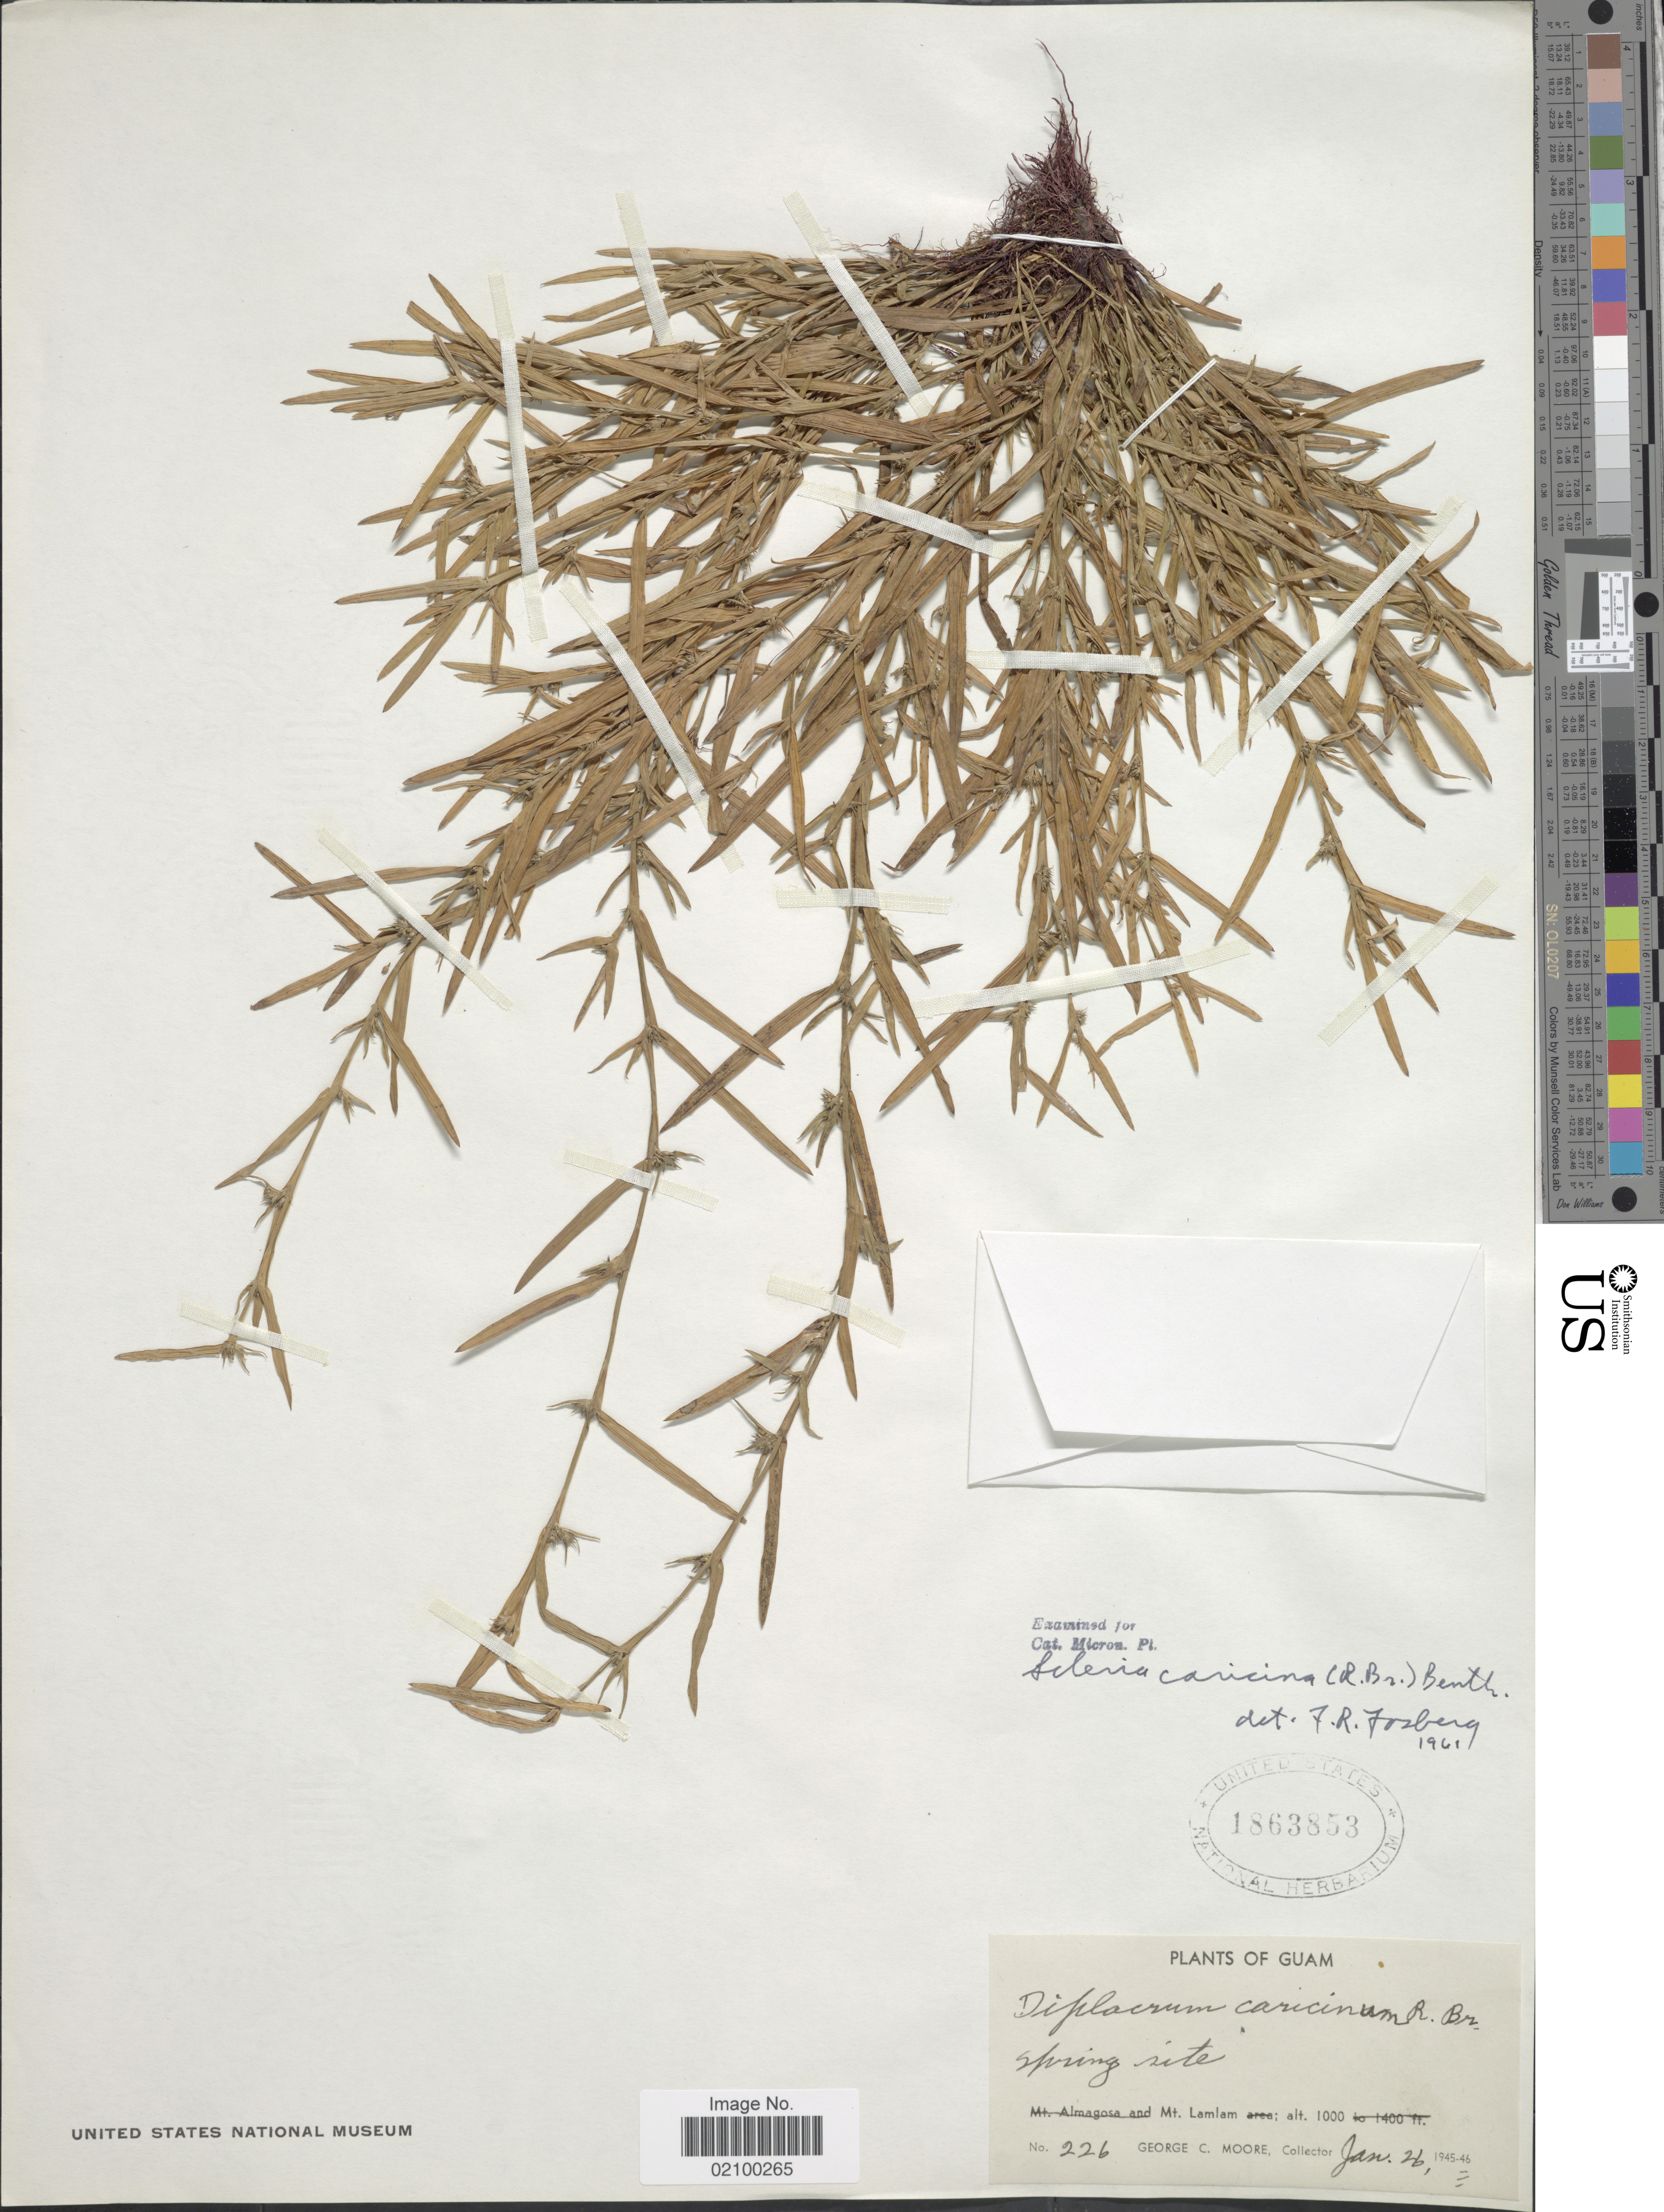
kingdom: Plantae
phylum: Tracheophyta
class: Liliopsida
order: Poales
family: Cyperaceae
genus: Diplacrum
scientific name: Diplacrum caricinum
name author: R. Br.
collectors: G. C. Moore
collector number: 226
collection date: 1946-01-26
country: Guam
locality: Spring Site, Mt. Lamlam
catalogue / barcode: US 1863853